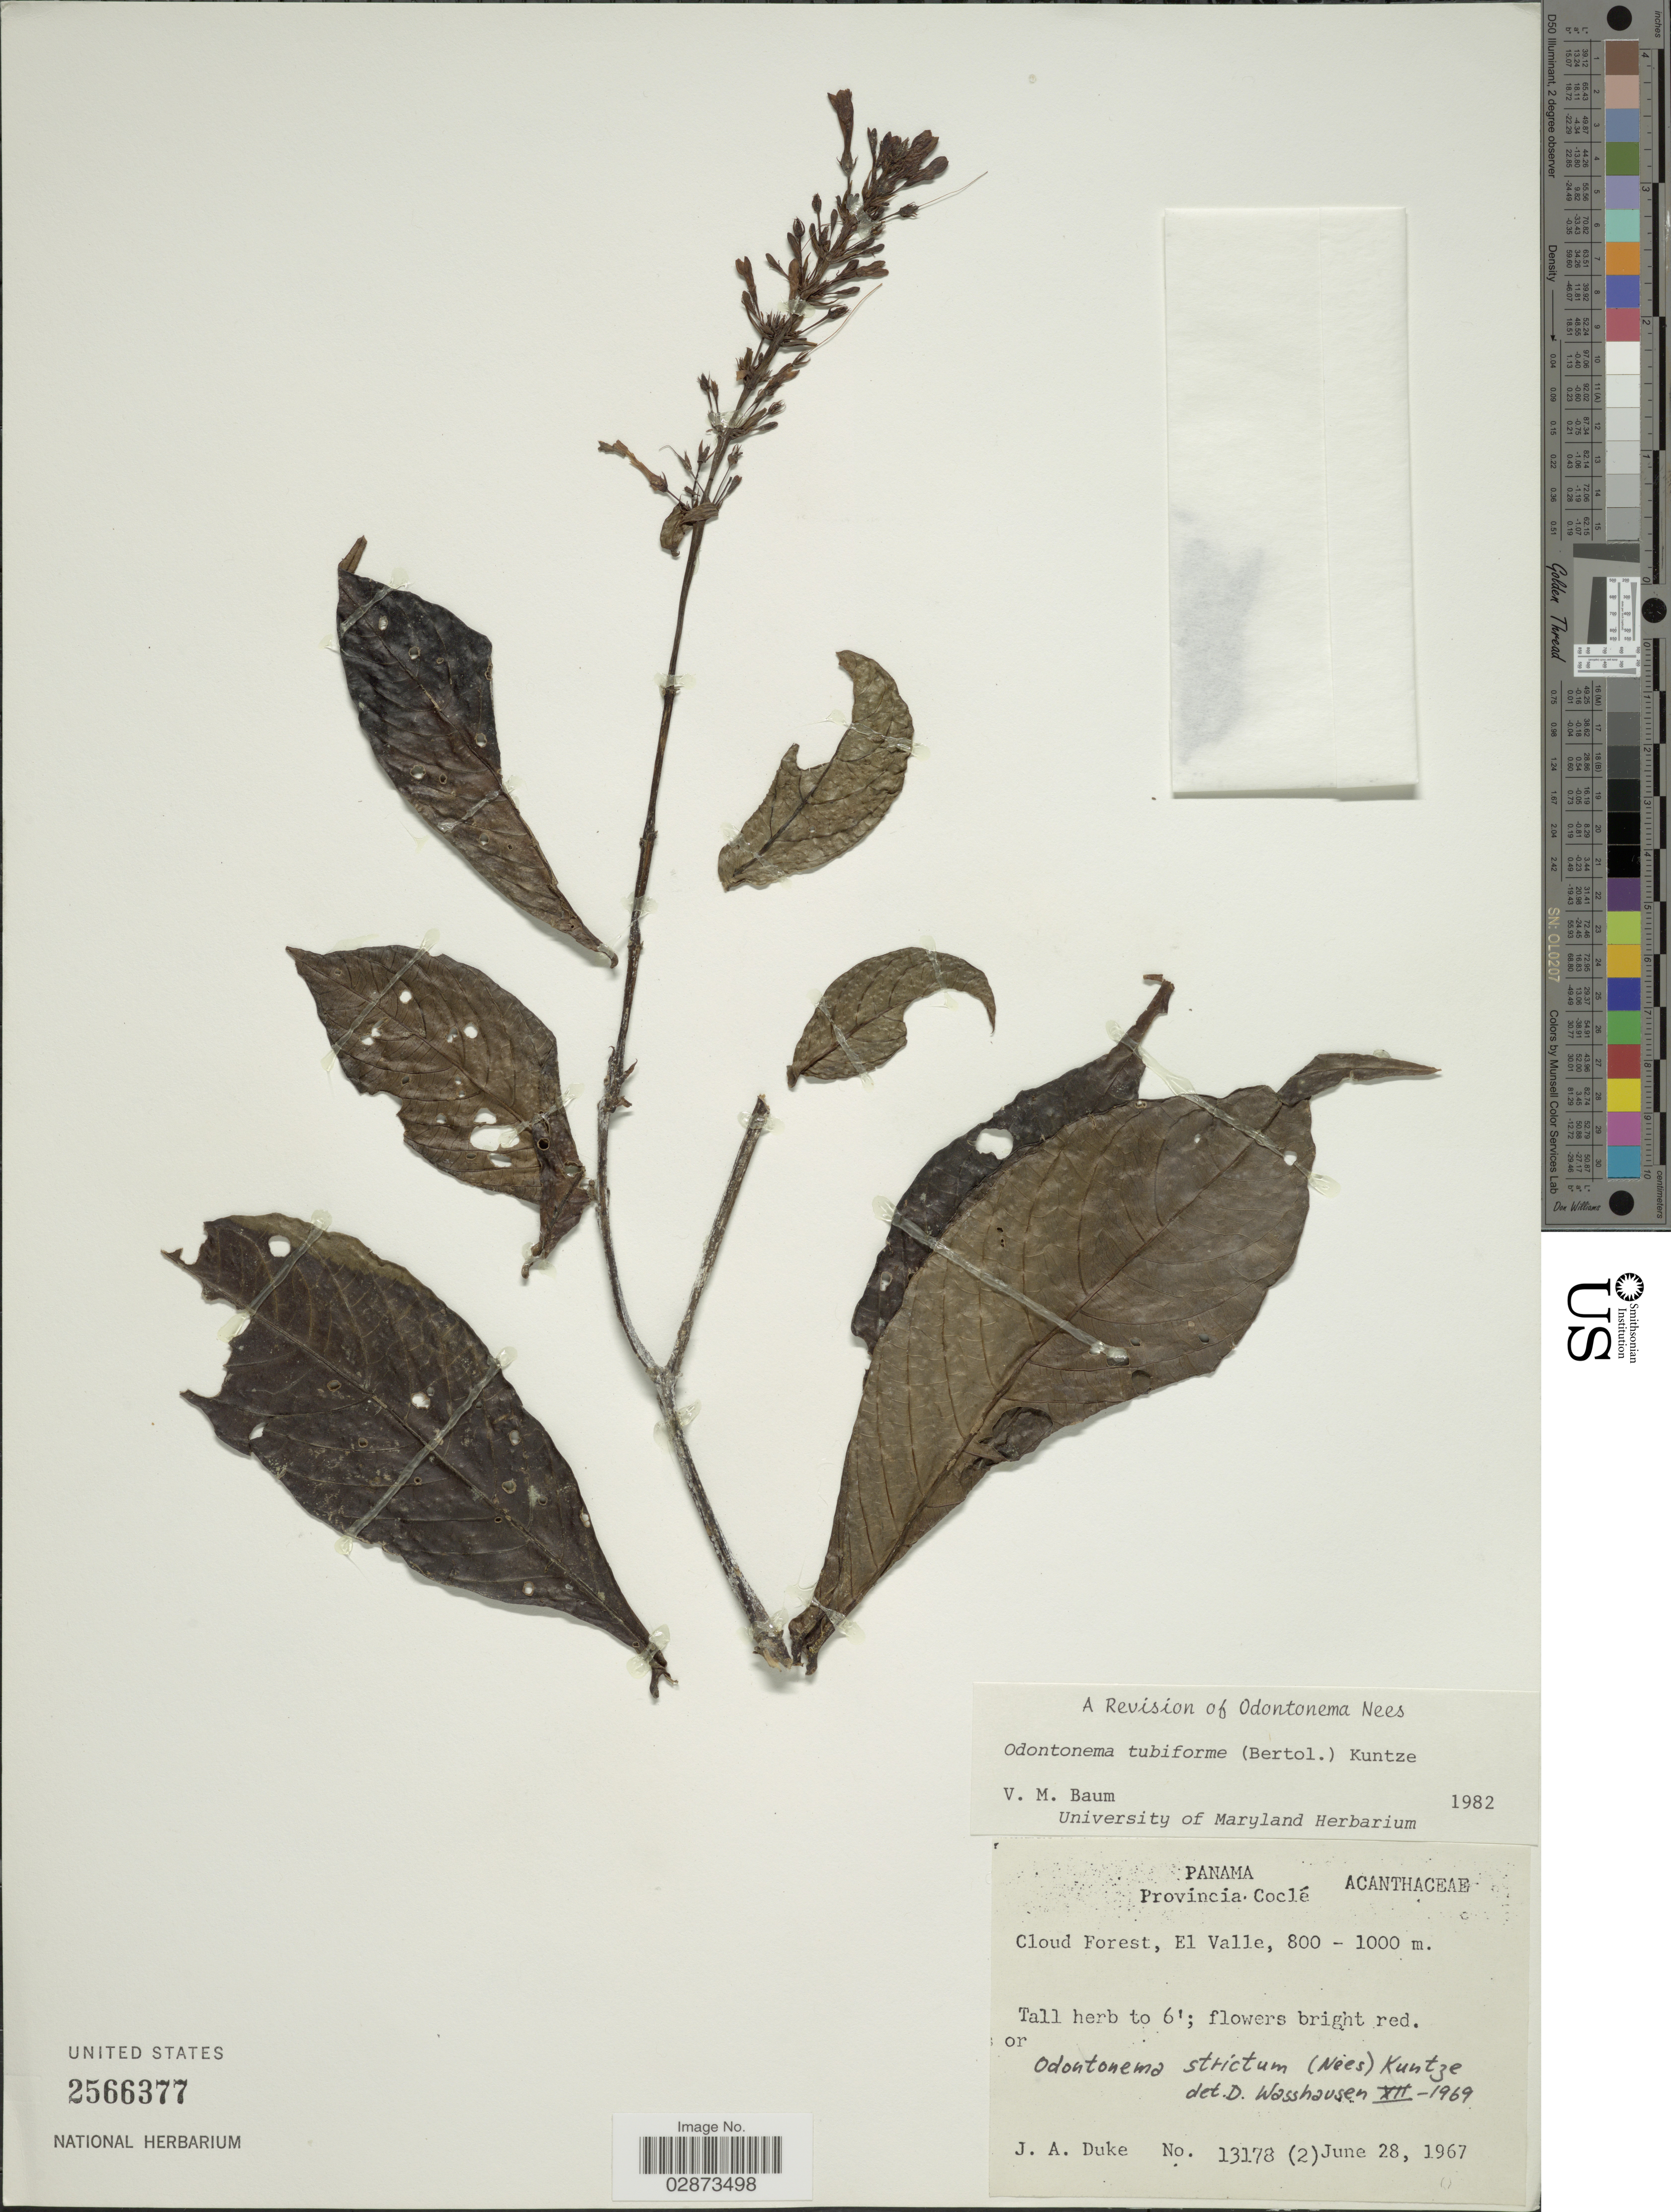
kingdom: Plantae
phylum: Tracheophyta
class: Magnoliopsida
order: Lamiales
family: Acanthaceae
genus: Odontonema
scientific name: Odontonema tubaeforme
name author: (Bertol.) Kuntze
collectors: J. A. Duke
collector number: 13178 (2)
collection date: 1967-06-28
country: Panama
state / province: Coclé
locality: Cloud Forest, El Valle.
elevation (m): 800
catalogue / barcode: US 2566377